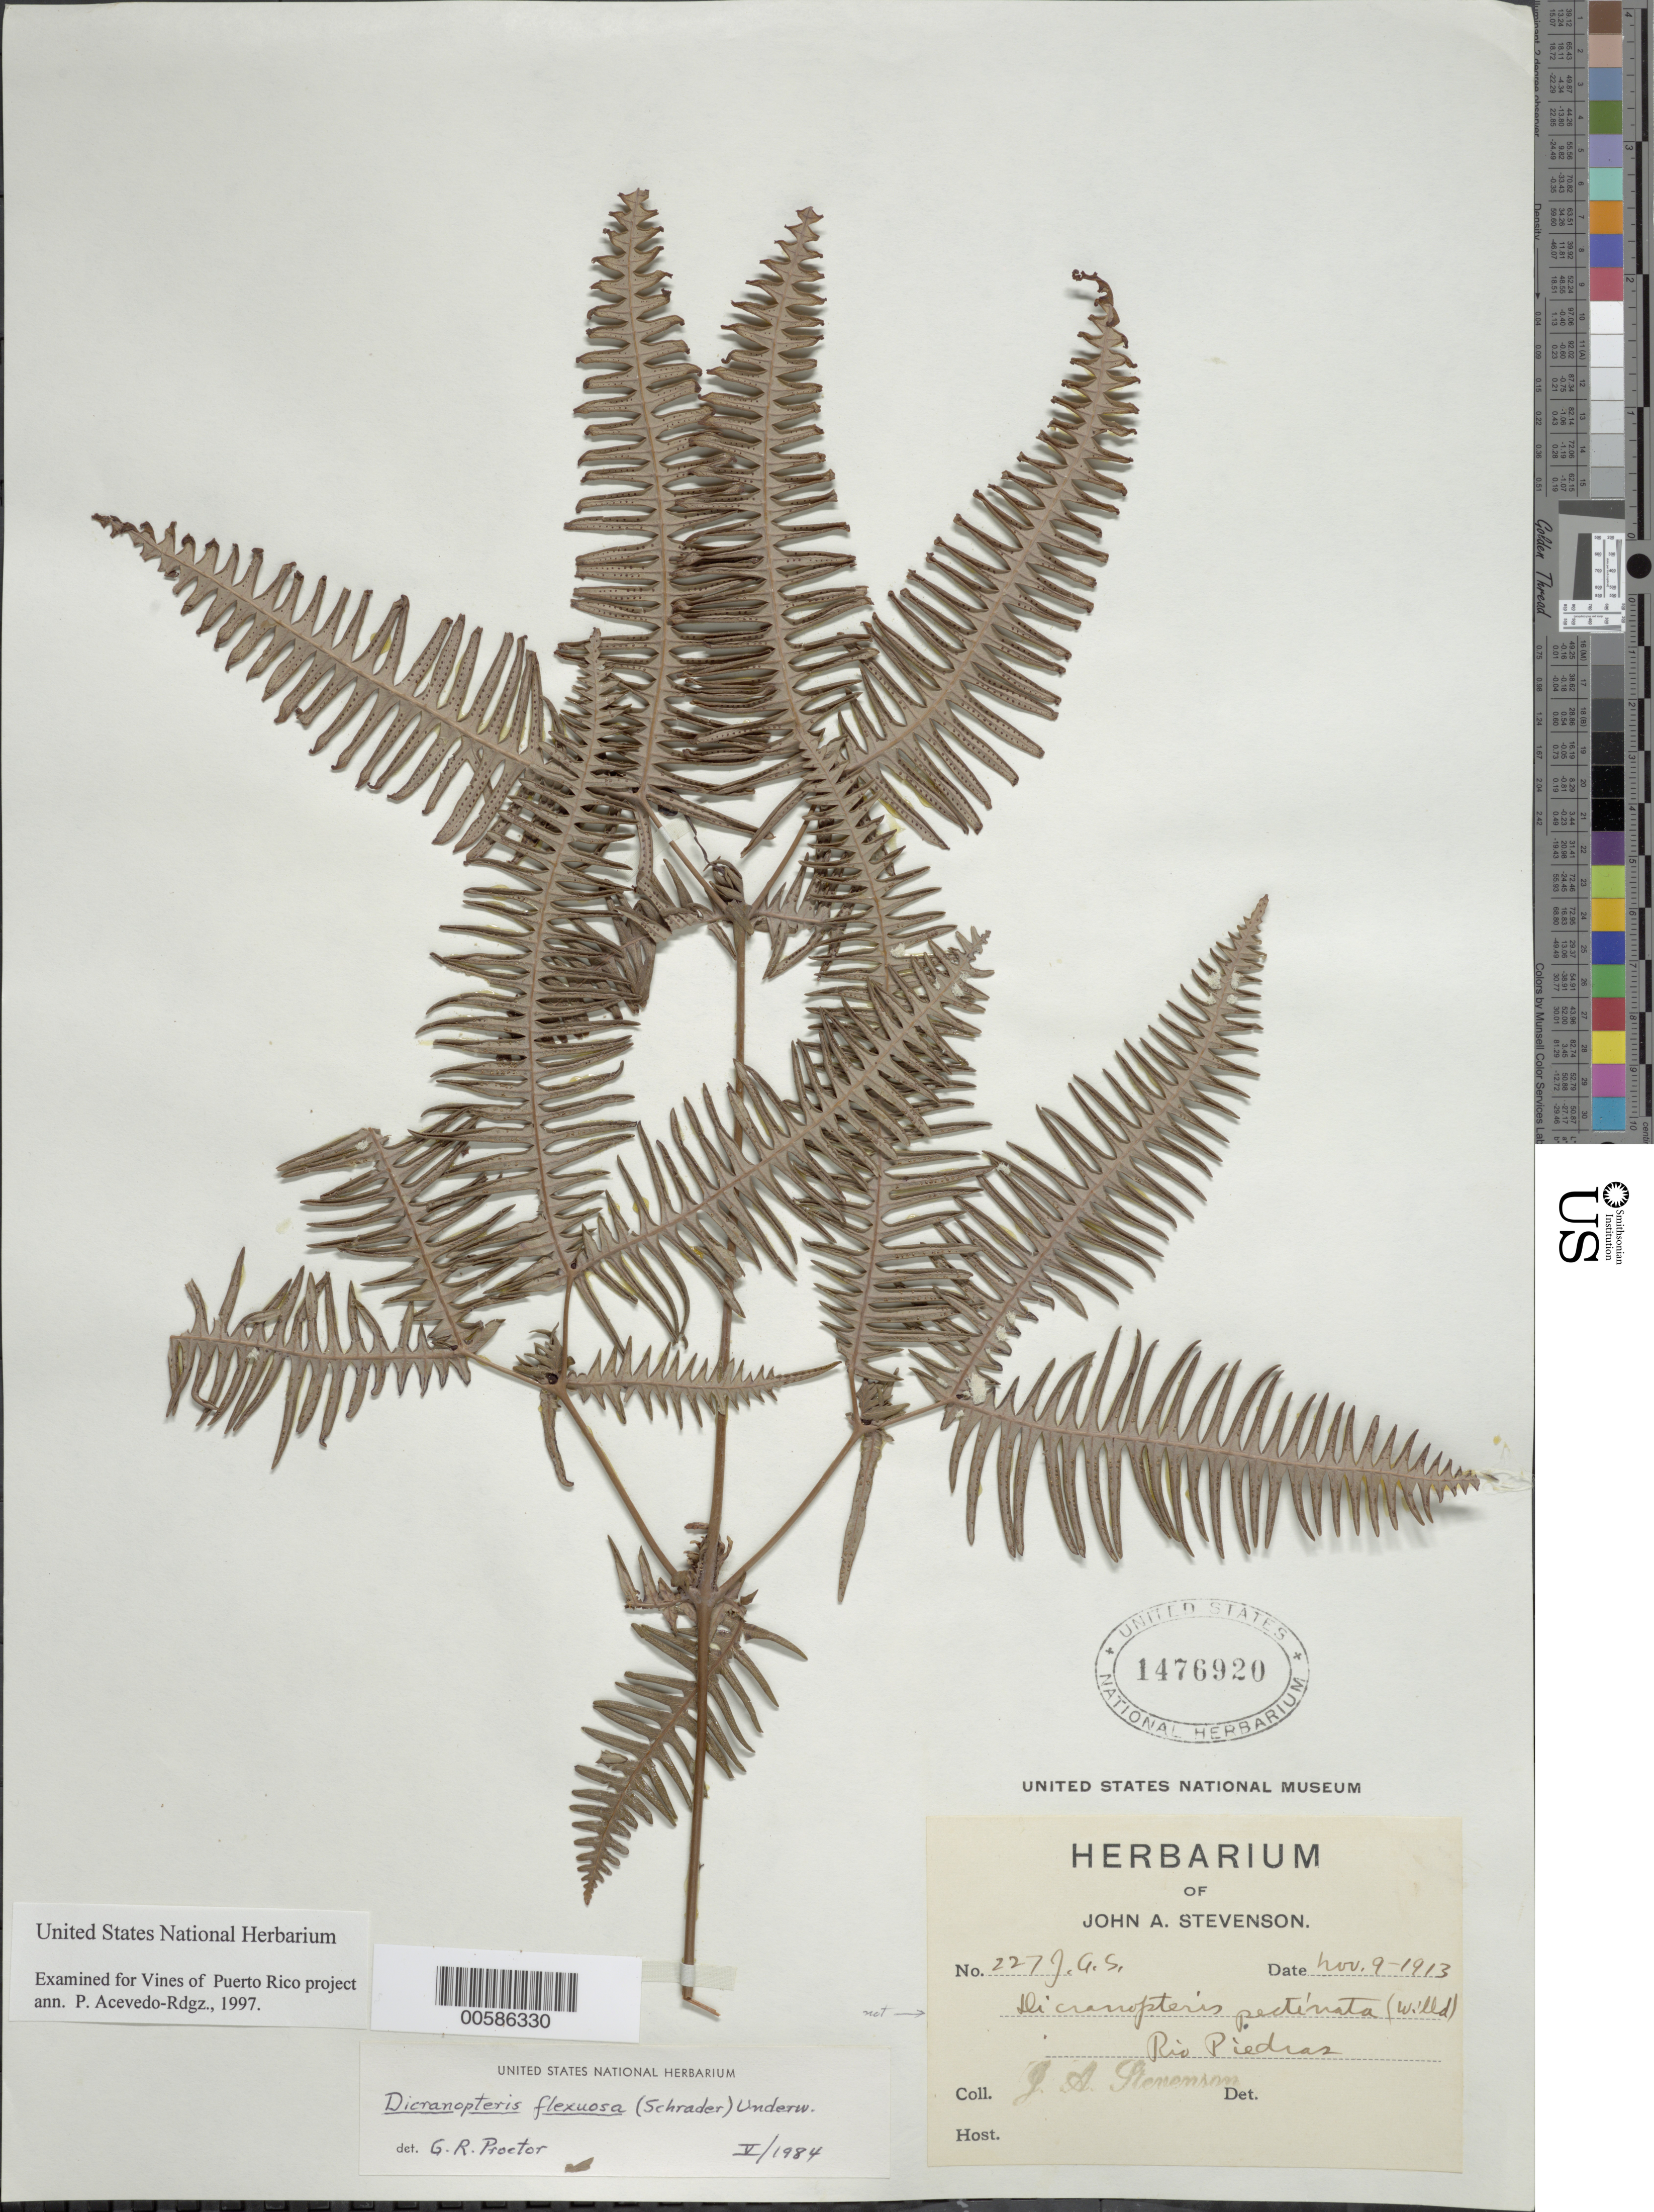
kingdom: Plantae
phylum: Tracheophyta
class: Polypodiopsida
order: Gleicheniales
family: Gleicheniaceae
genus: Dicranopteris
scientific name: Dicranopteris flexuosa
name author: (Schrad.) Underw.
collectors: J. Stevenson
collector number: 227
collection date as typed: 09 Nov 1913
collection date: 1913-11-09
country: Puerto Rico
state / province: San Juan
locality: Rio Piedras.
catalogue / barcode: US 1476920